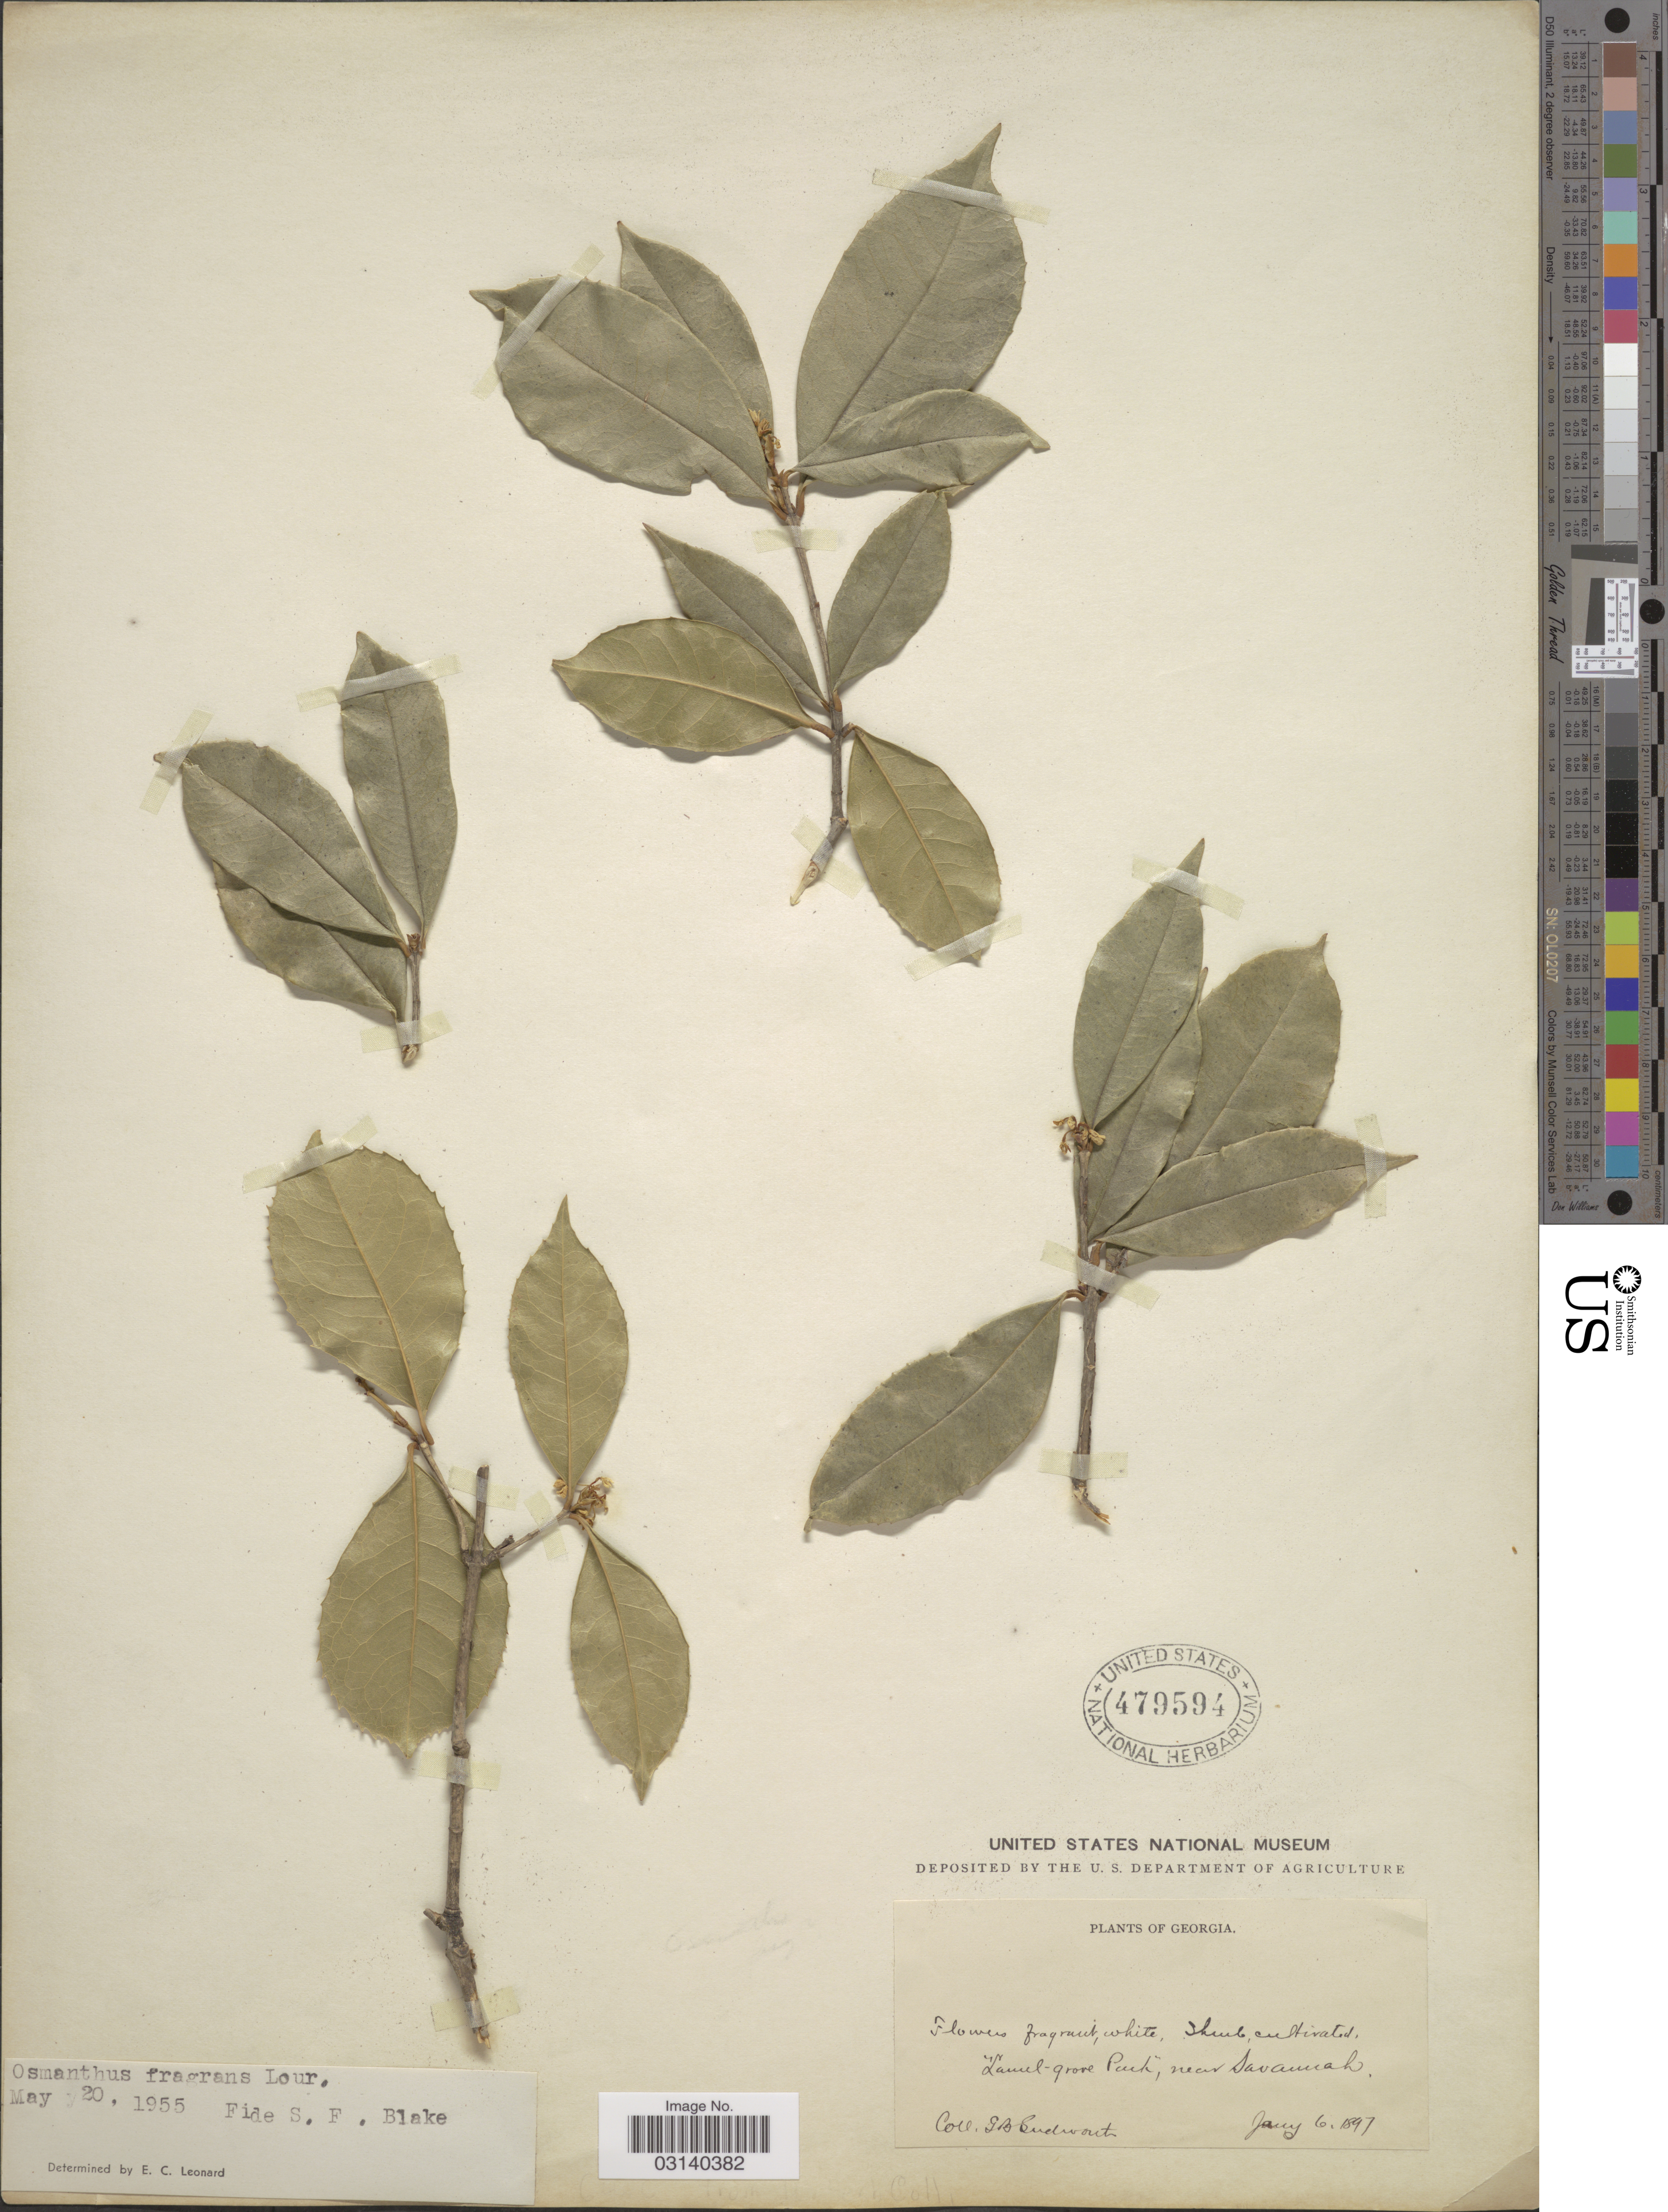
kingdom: Plantae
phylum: Tracheophyta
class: Magnoliopsida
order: Lamiales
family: Oleaceae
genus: Osmanthus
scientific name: Osmanthus fragrans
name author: Lour.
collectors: G. B. Sudworth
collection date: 1897-01-06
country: United States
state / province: Georgia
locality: Lamel-grove Peak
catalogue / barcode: US 479594